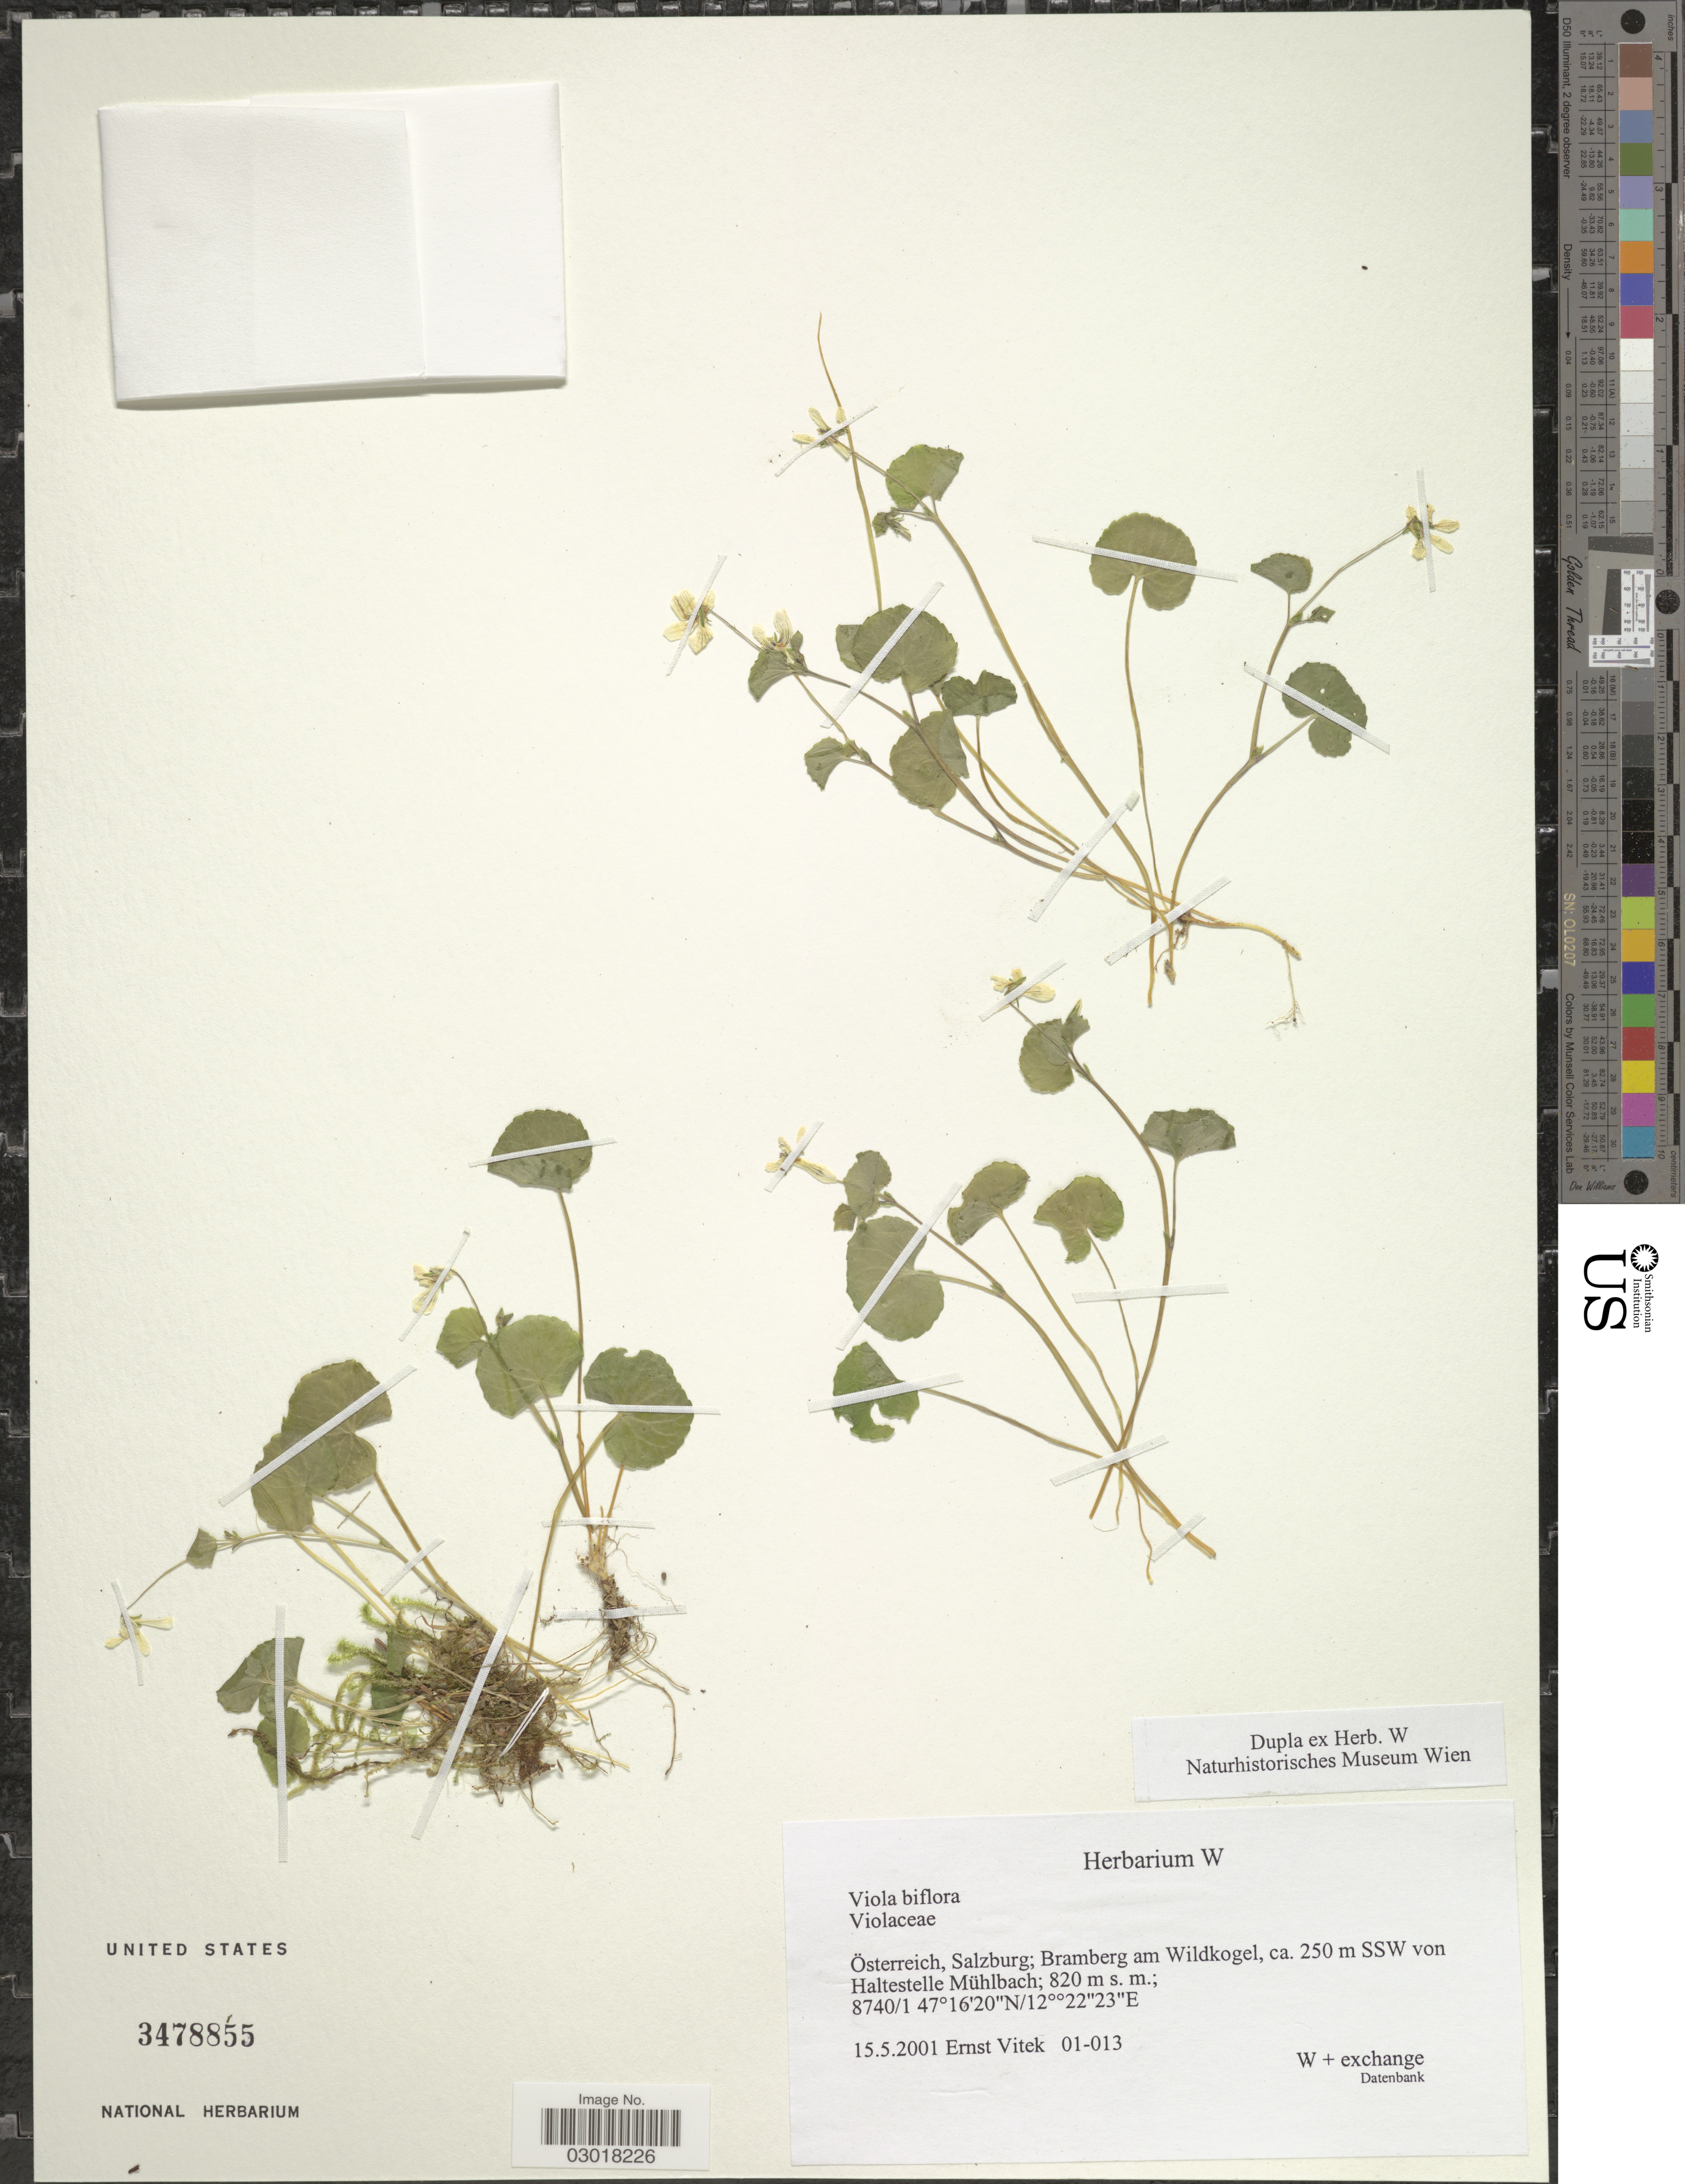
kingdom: Plantae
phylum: Tracheophyta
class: Magnoliopsida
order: Malpighiales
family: Violaceae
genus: Viola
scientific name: Viola biflora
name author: L.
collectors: E. Vitek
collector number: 01-013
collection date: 2001-05-15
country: Austria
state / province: Salzburg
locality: Bramberg am Wildkogel, ca/ 250 m SSW von Haltestelle Mühlbach. 8740/1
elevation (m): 820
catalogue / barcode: US 3478855